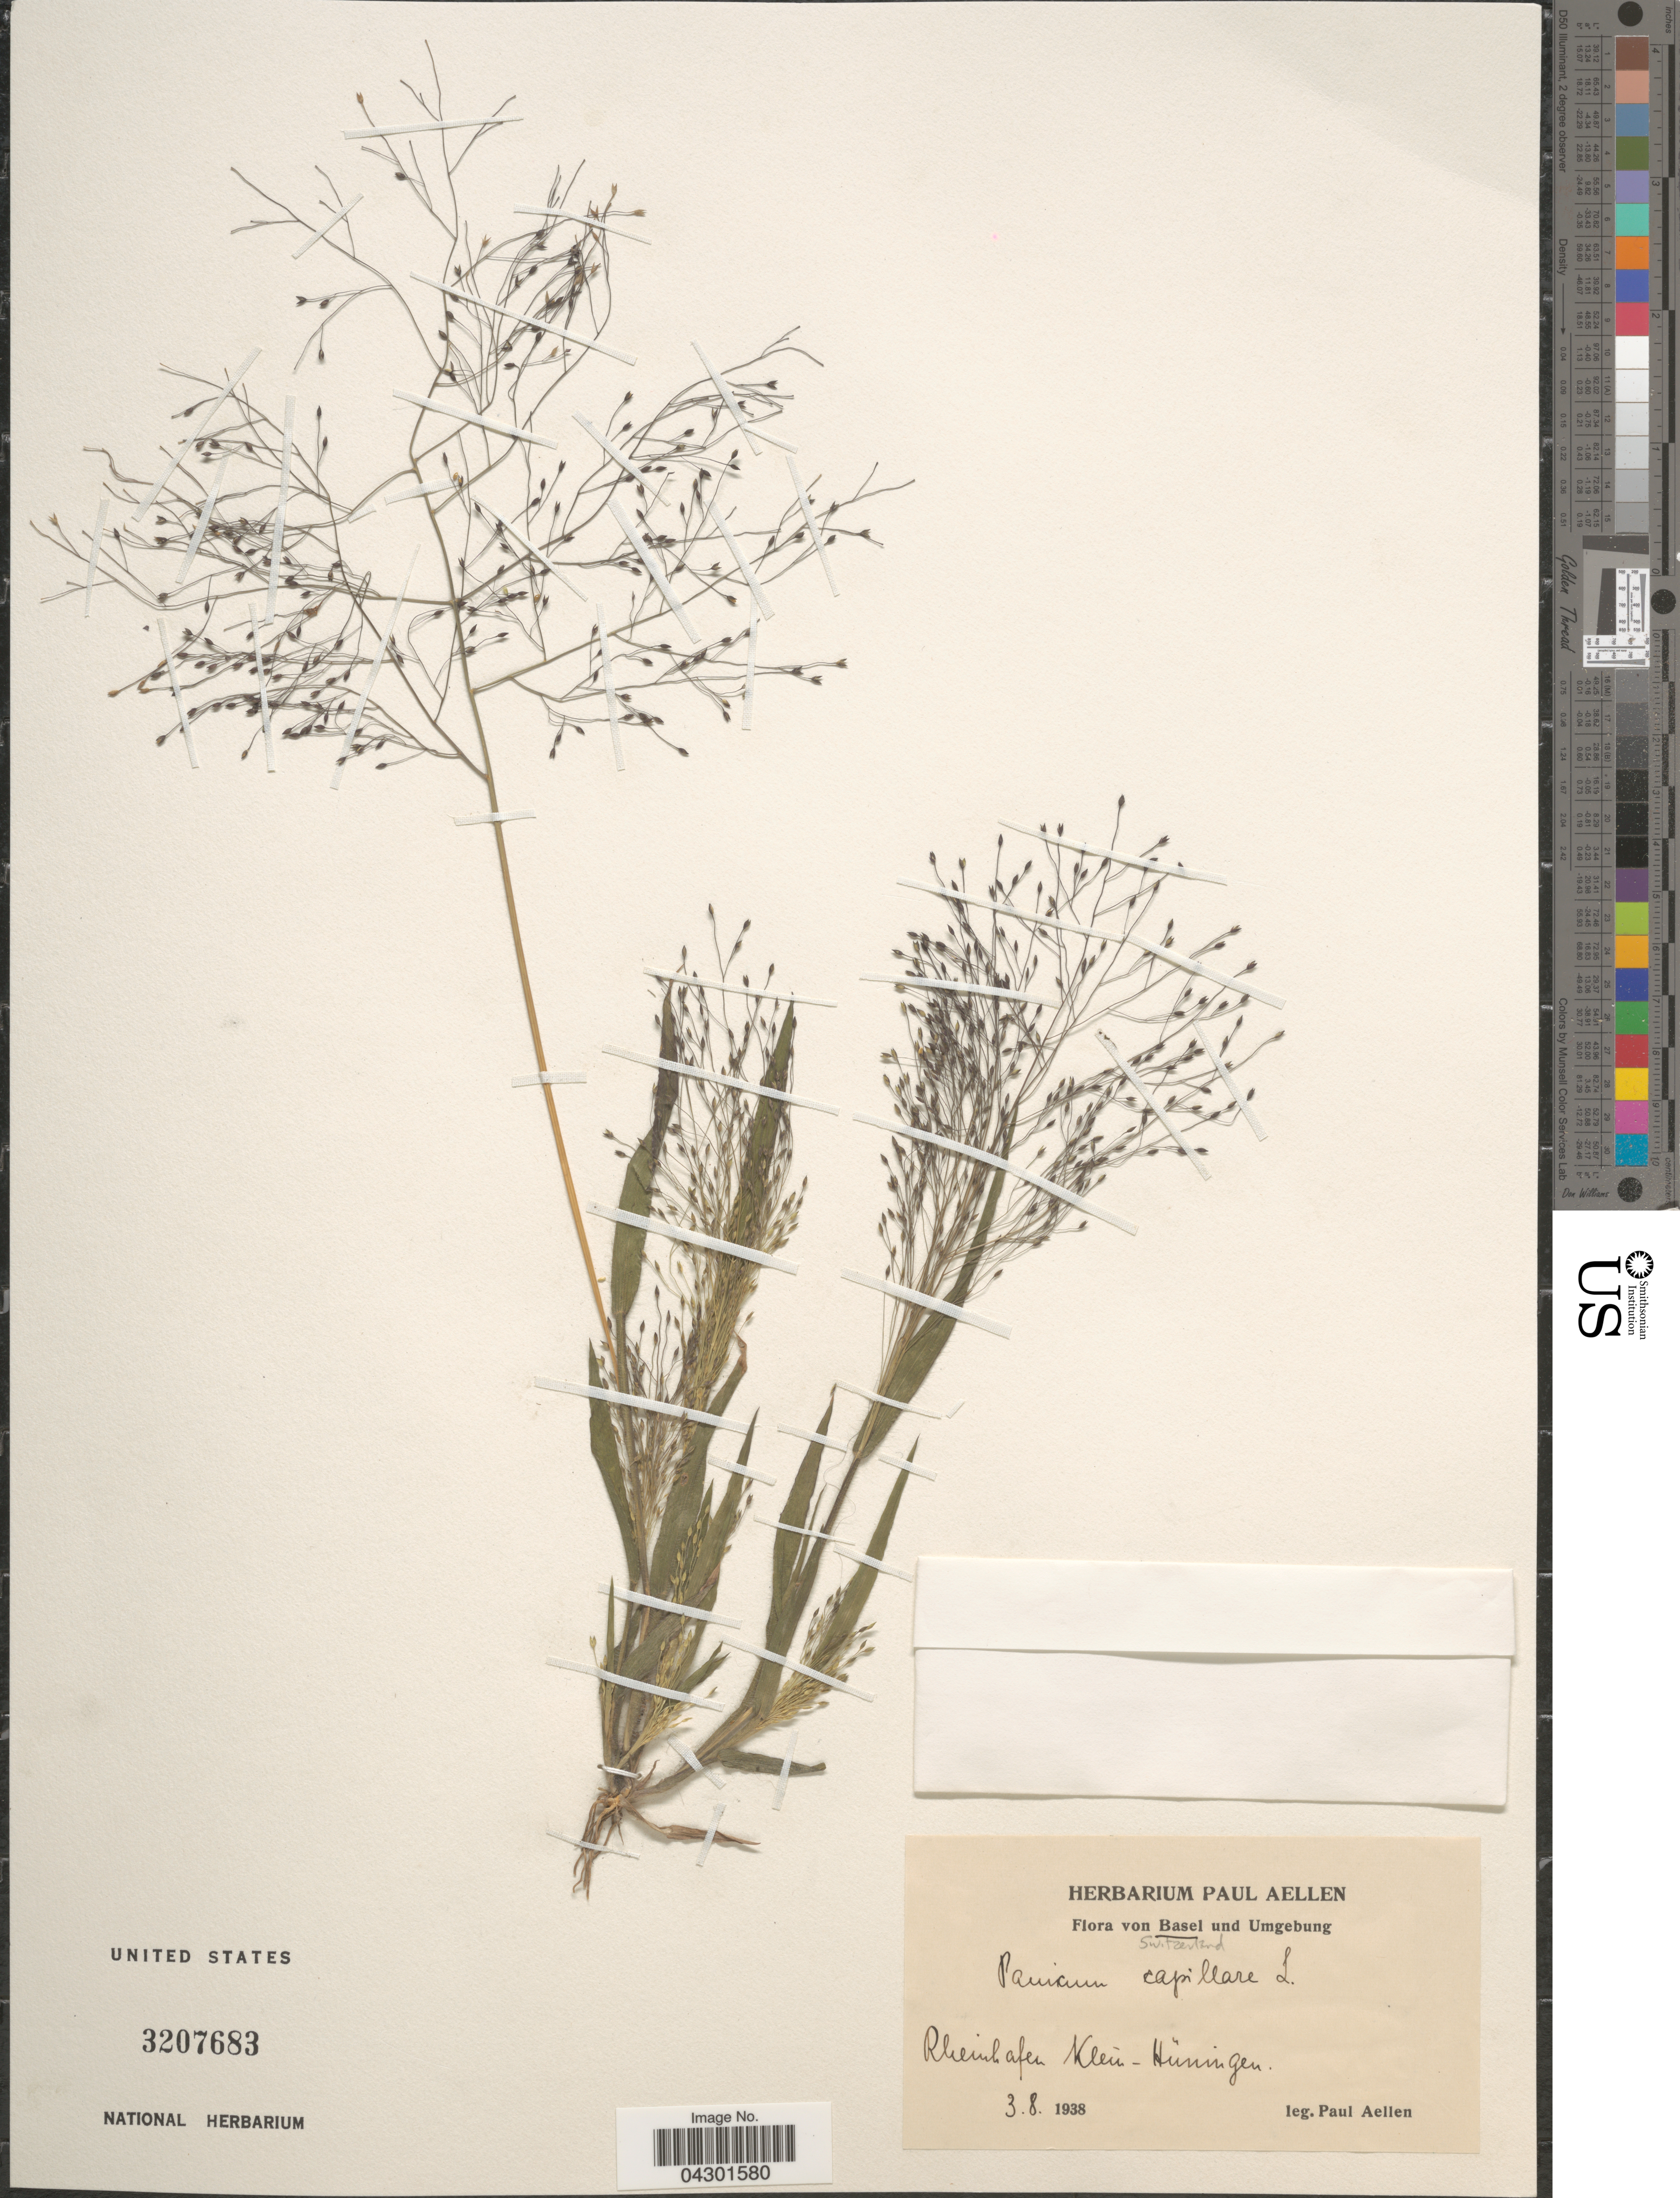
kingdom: Plantae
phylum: Tracheophyta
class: Liliopsida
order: Poales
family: Poaceae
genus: Panicum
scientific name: Panicum capillare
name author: L.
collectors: P. Aellen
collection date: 1938-08-03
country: Switzerland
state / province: Basel-Landschaft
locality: Von Basel und Umgebung. Rheinhafen Klein-Hünnigen.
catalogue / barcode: US 3207683